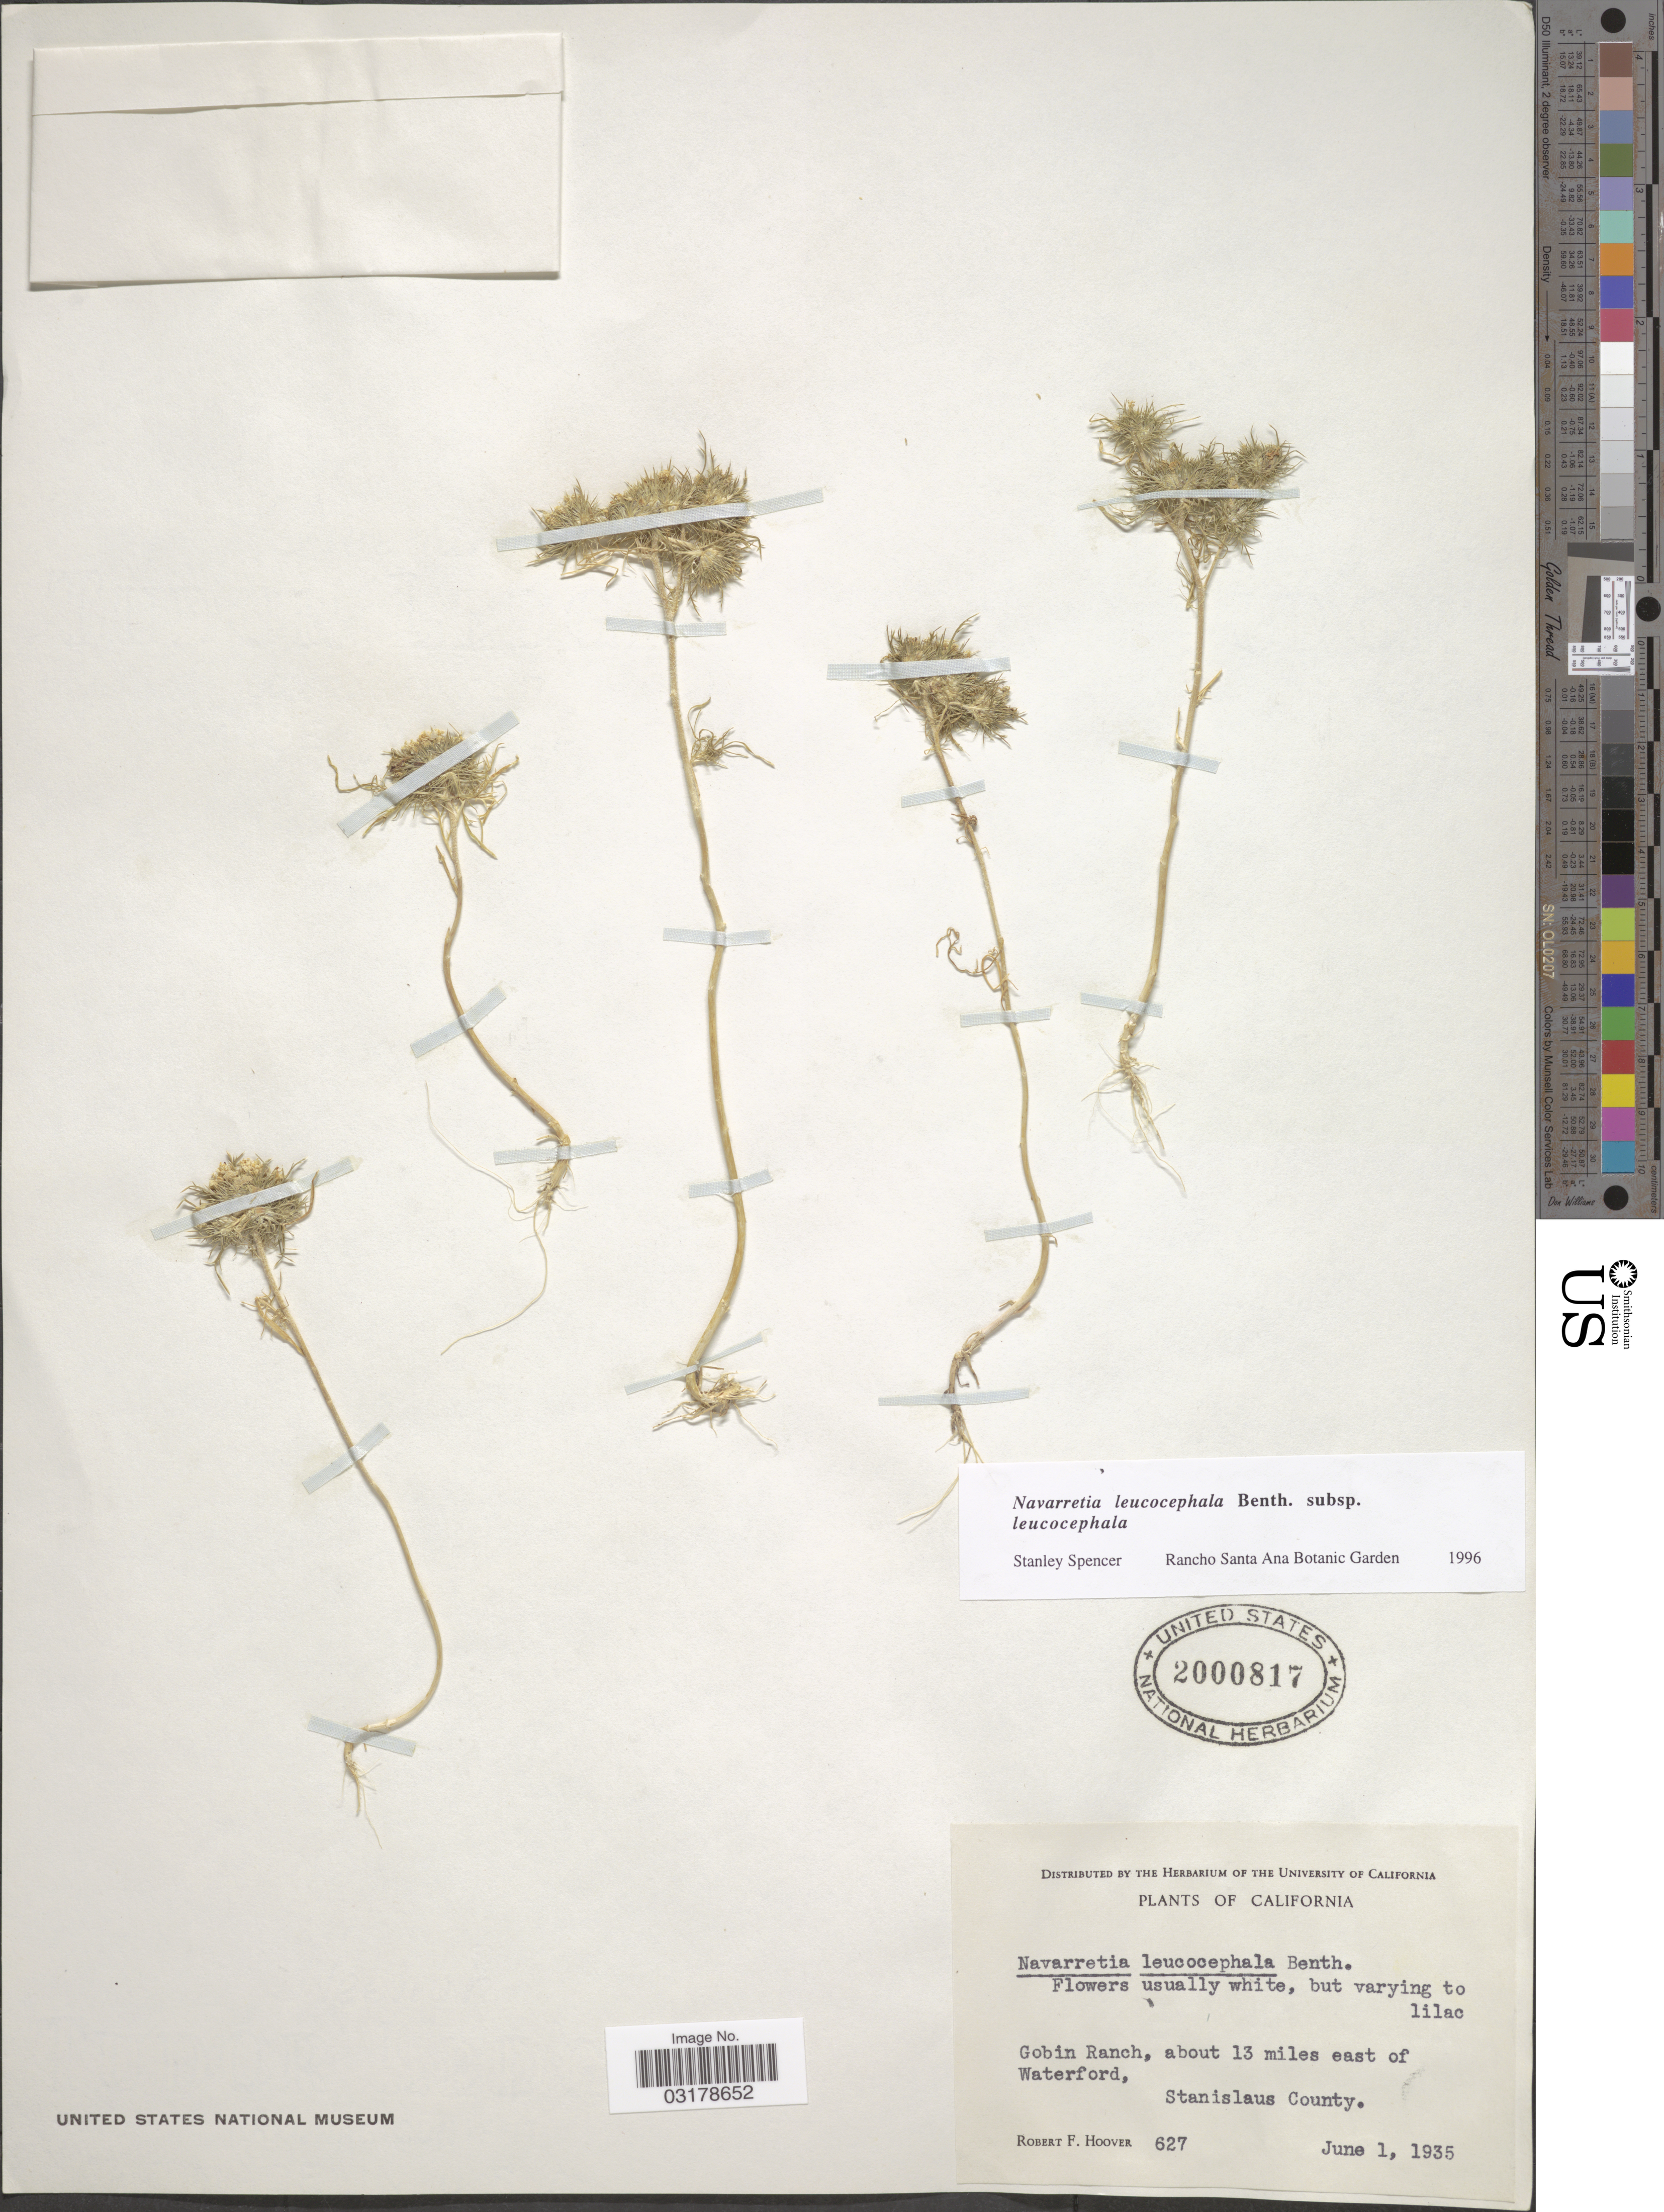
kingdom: Plantae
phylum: Tracheophyta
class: Magnoliopsida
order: Ericales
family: Polemoniaceae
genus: Navarretia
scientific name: Navarretia leucocephala subsp. leucocephala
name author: Benth.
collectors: R. F. Hoover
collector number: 627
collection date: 1935-06-01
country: United States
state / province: California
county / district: Stanislaus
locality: Gobin Ranch, about 13 miles east of Waterford, Stanislaus County.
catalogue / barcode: US 2000817